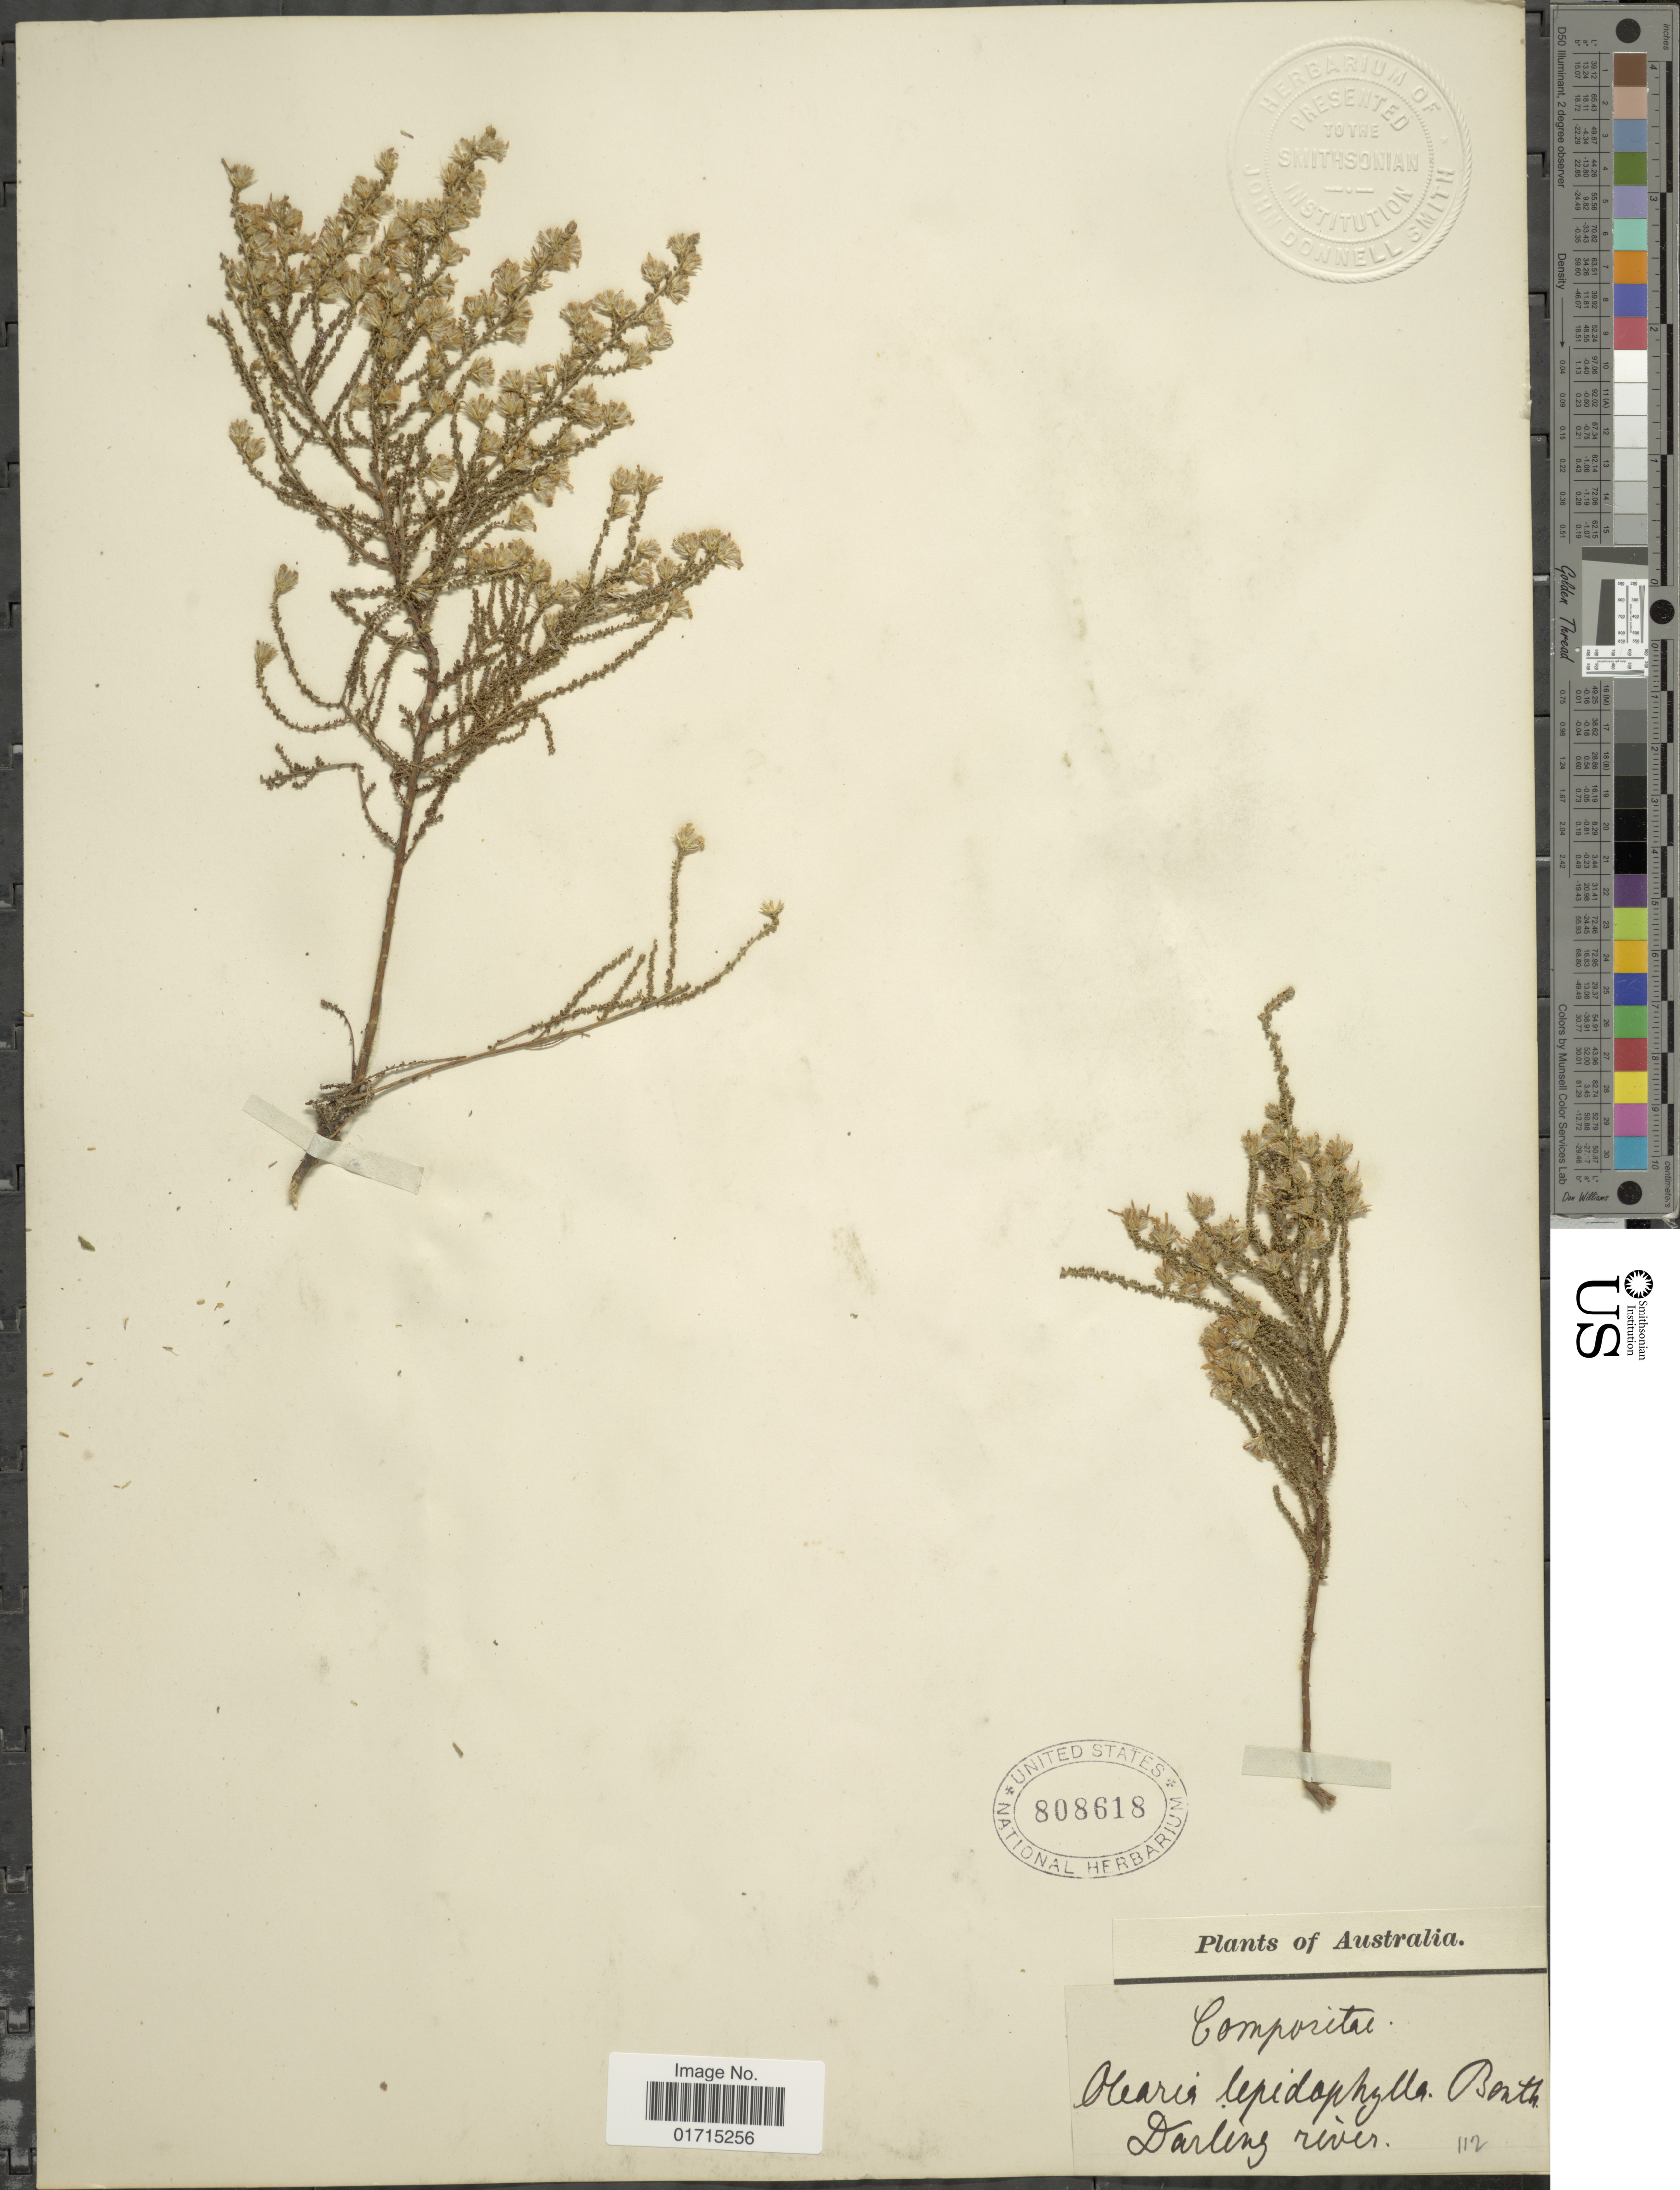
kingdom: Plantae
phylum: Tracheophyta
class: Magnoliopsida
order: Asterales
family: Asteraceae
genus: Olearia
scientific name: Olearia lepidophylla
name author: (Pers.) Benth.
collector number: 112?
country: Australia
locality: Darling River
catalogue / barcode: US 808618